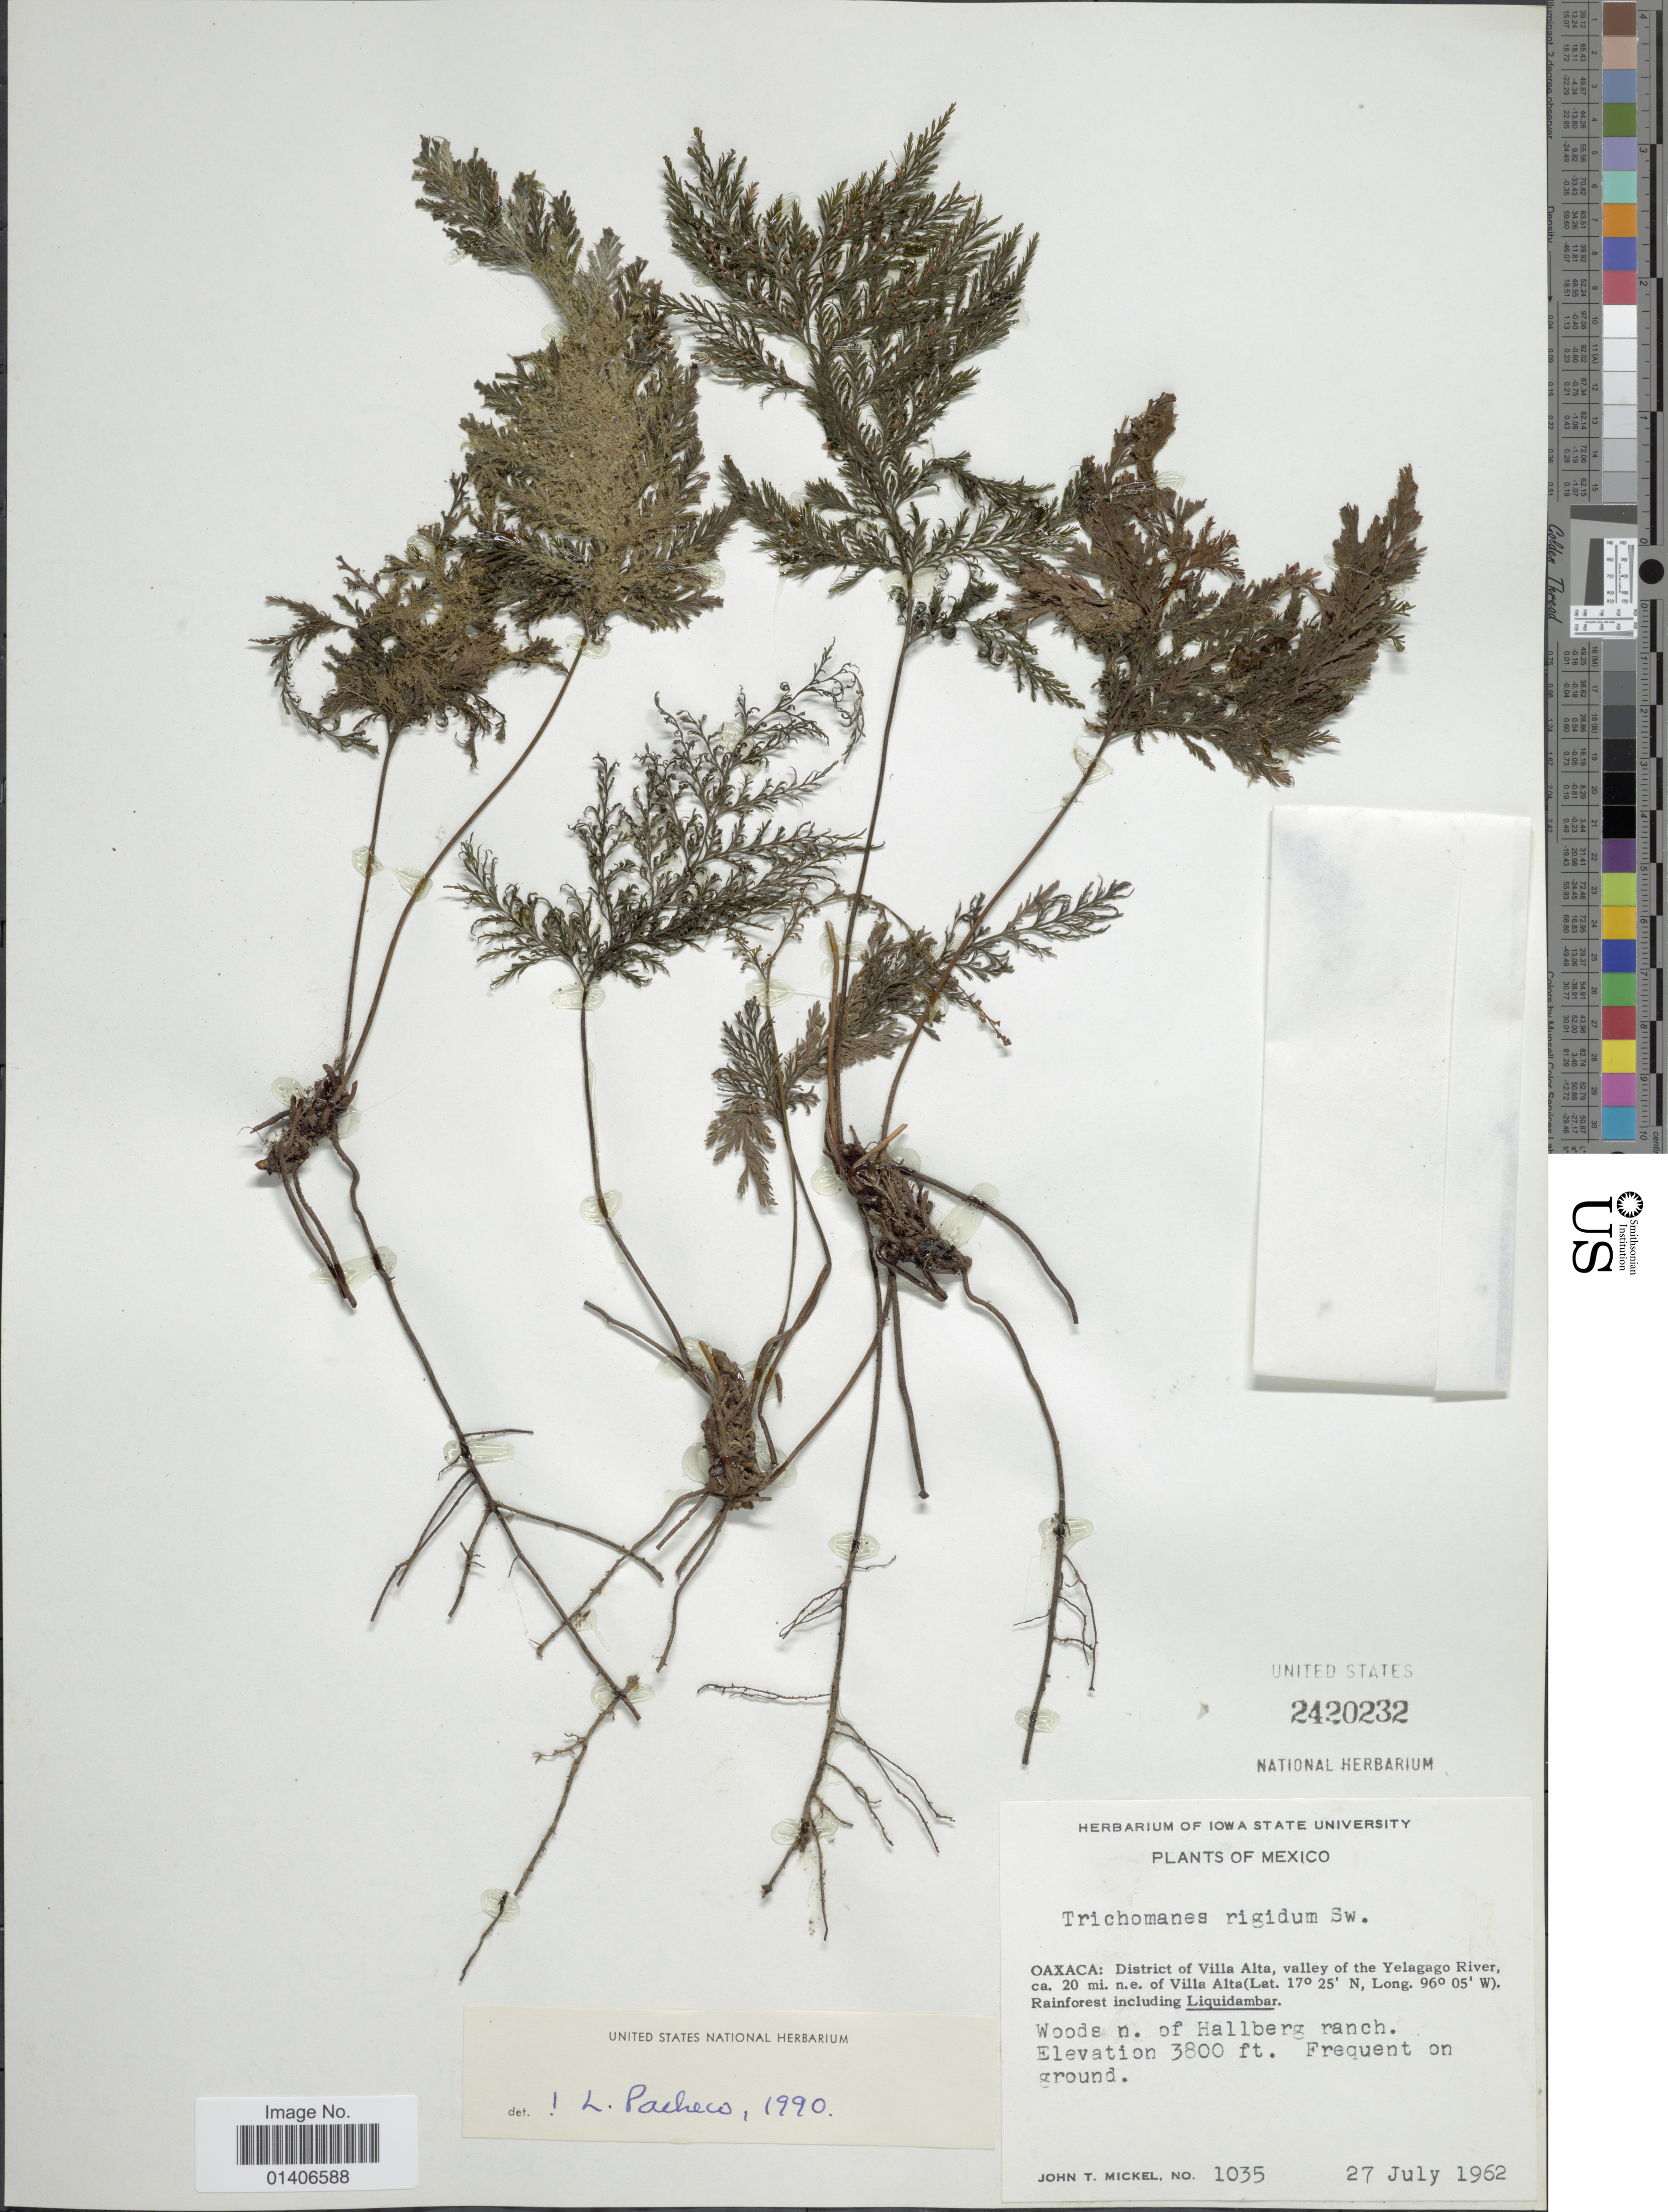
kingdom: Plantae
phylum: Tracheophyta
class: Polypodiopsida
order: Hymenophyllales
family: Hymenophyllaceae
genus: Abrodictyum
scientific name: Abrodictyum rigidum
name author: (Sw.) Ebihara & Dubuisson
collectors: J. T. Mickel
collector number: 1035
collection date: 1962-07-27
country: Mexico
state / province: Oaxaca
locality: District of Villa Alta, valley of the Yelagago River, ca. 20 mi. n.e. of Villa Alta. Rainforest including Liquidambar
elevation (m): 1158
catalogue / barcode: US 2420232